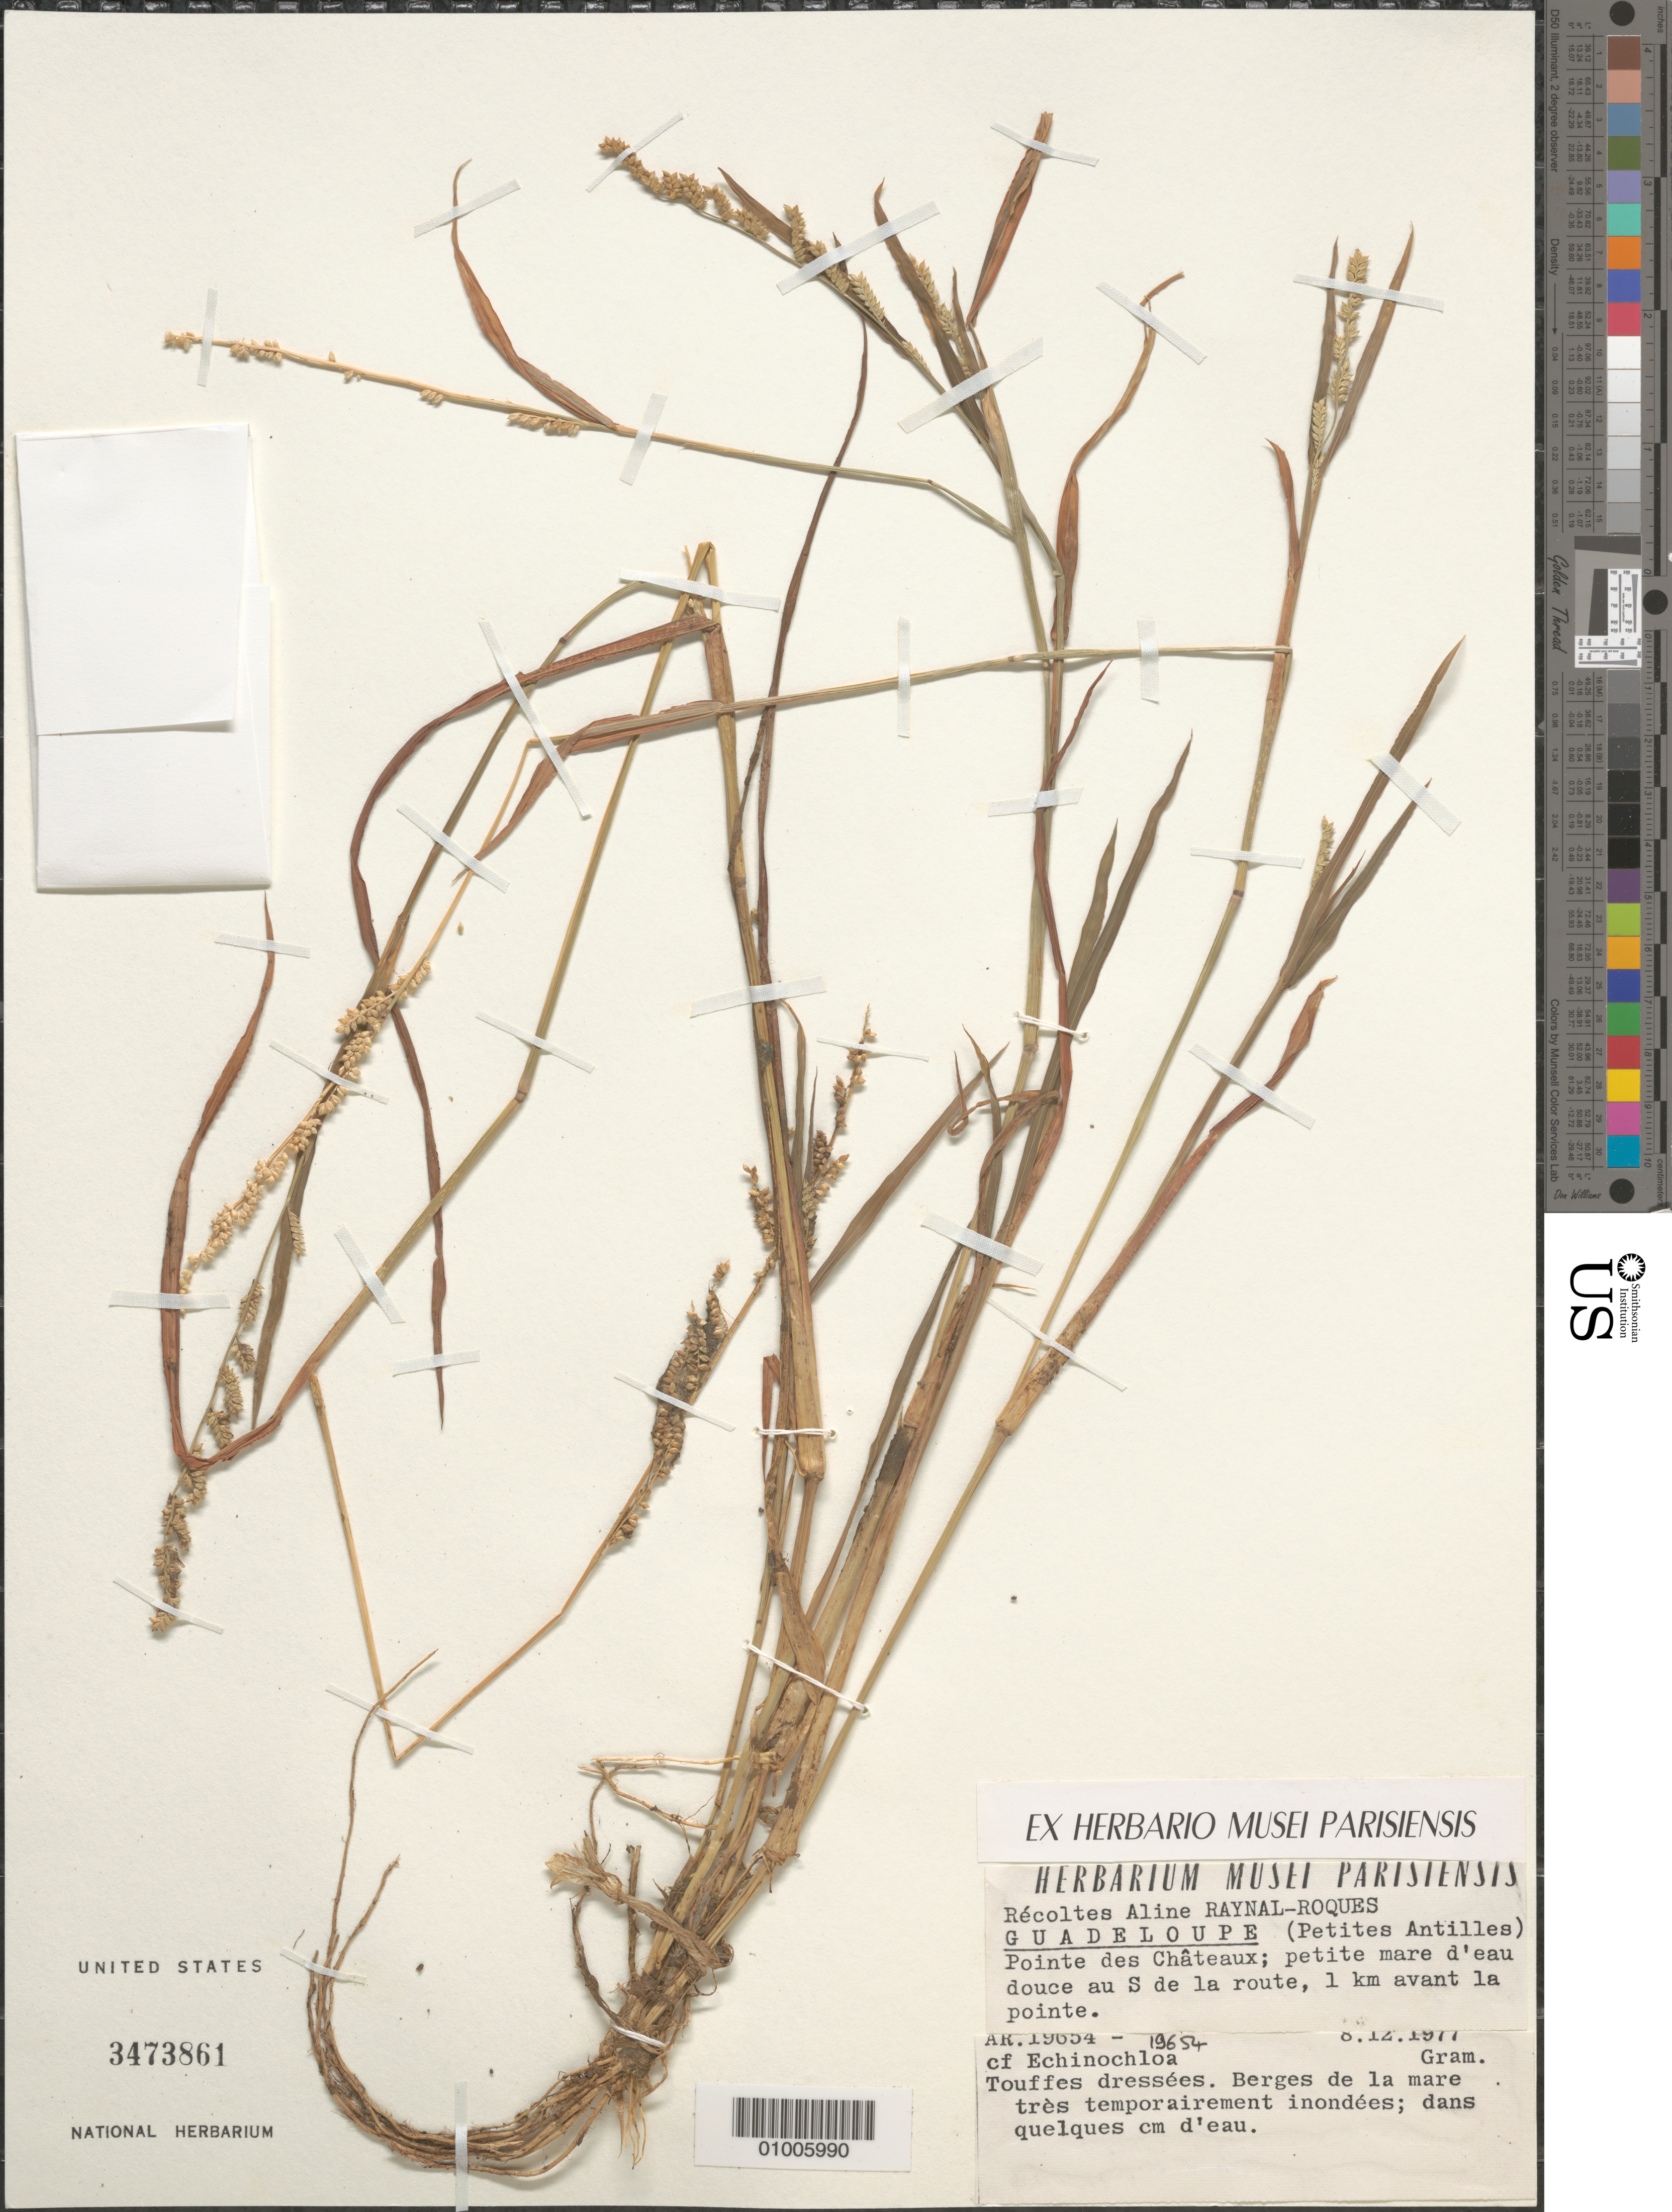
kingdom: Plantae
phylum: Tracheophyta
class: Liliopsida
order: Poales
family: Poaceae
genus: Echinochloa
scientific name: Echinochloa colona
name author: (L.) Link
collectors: A. M. Raynal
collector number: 19654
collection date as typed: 08 Dec 1977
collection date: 1977-12-08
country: Guadeloupe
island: Basse Terre [Guadeloupe]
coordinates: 0 N, 0 E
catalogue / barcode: US 3473861